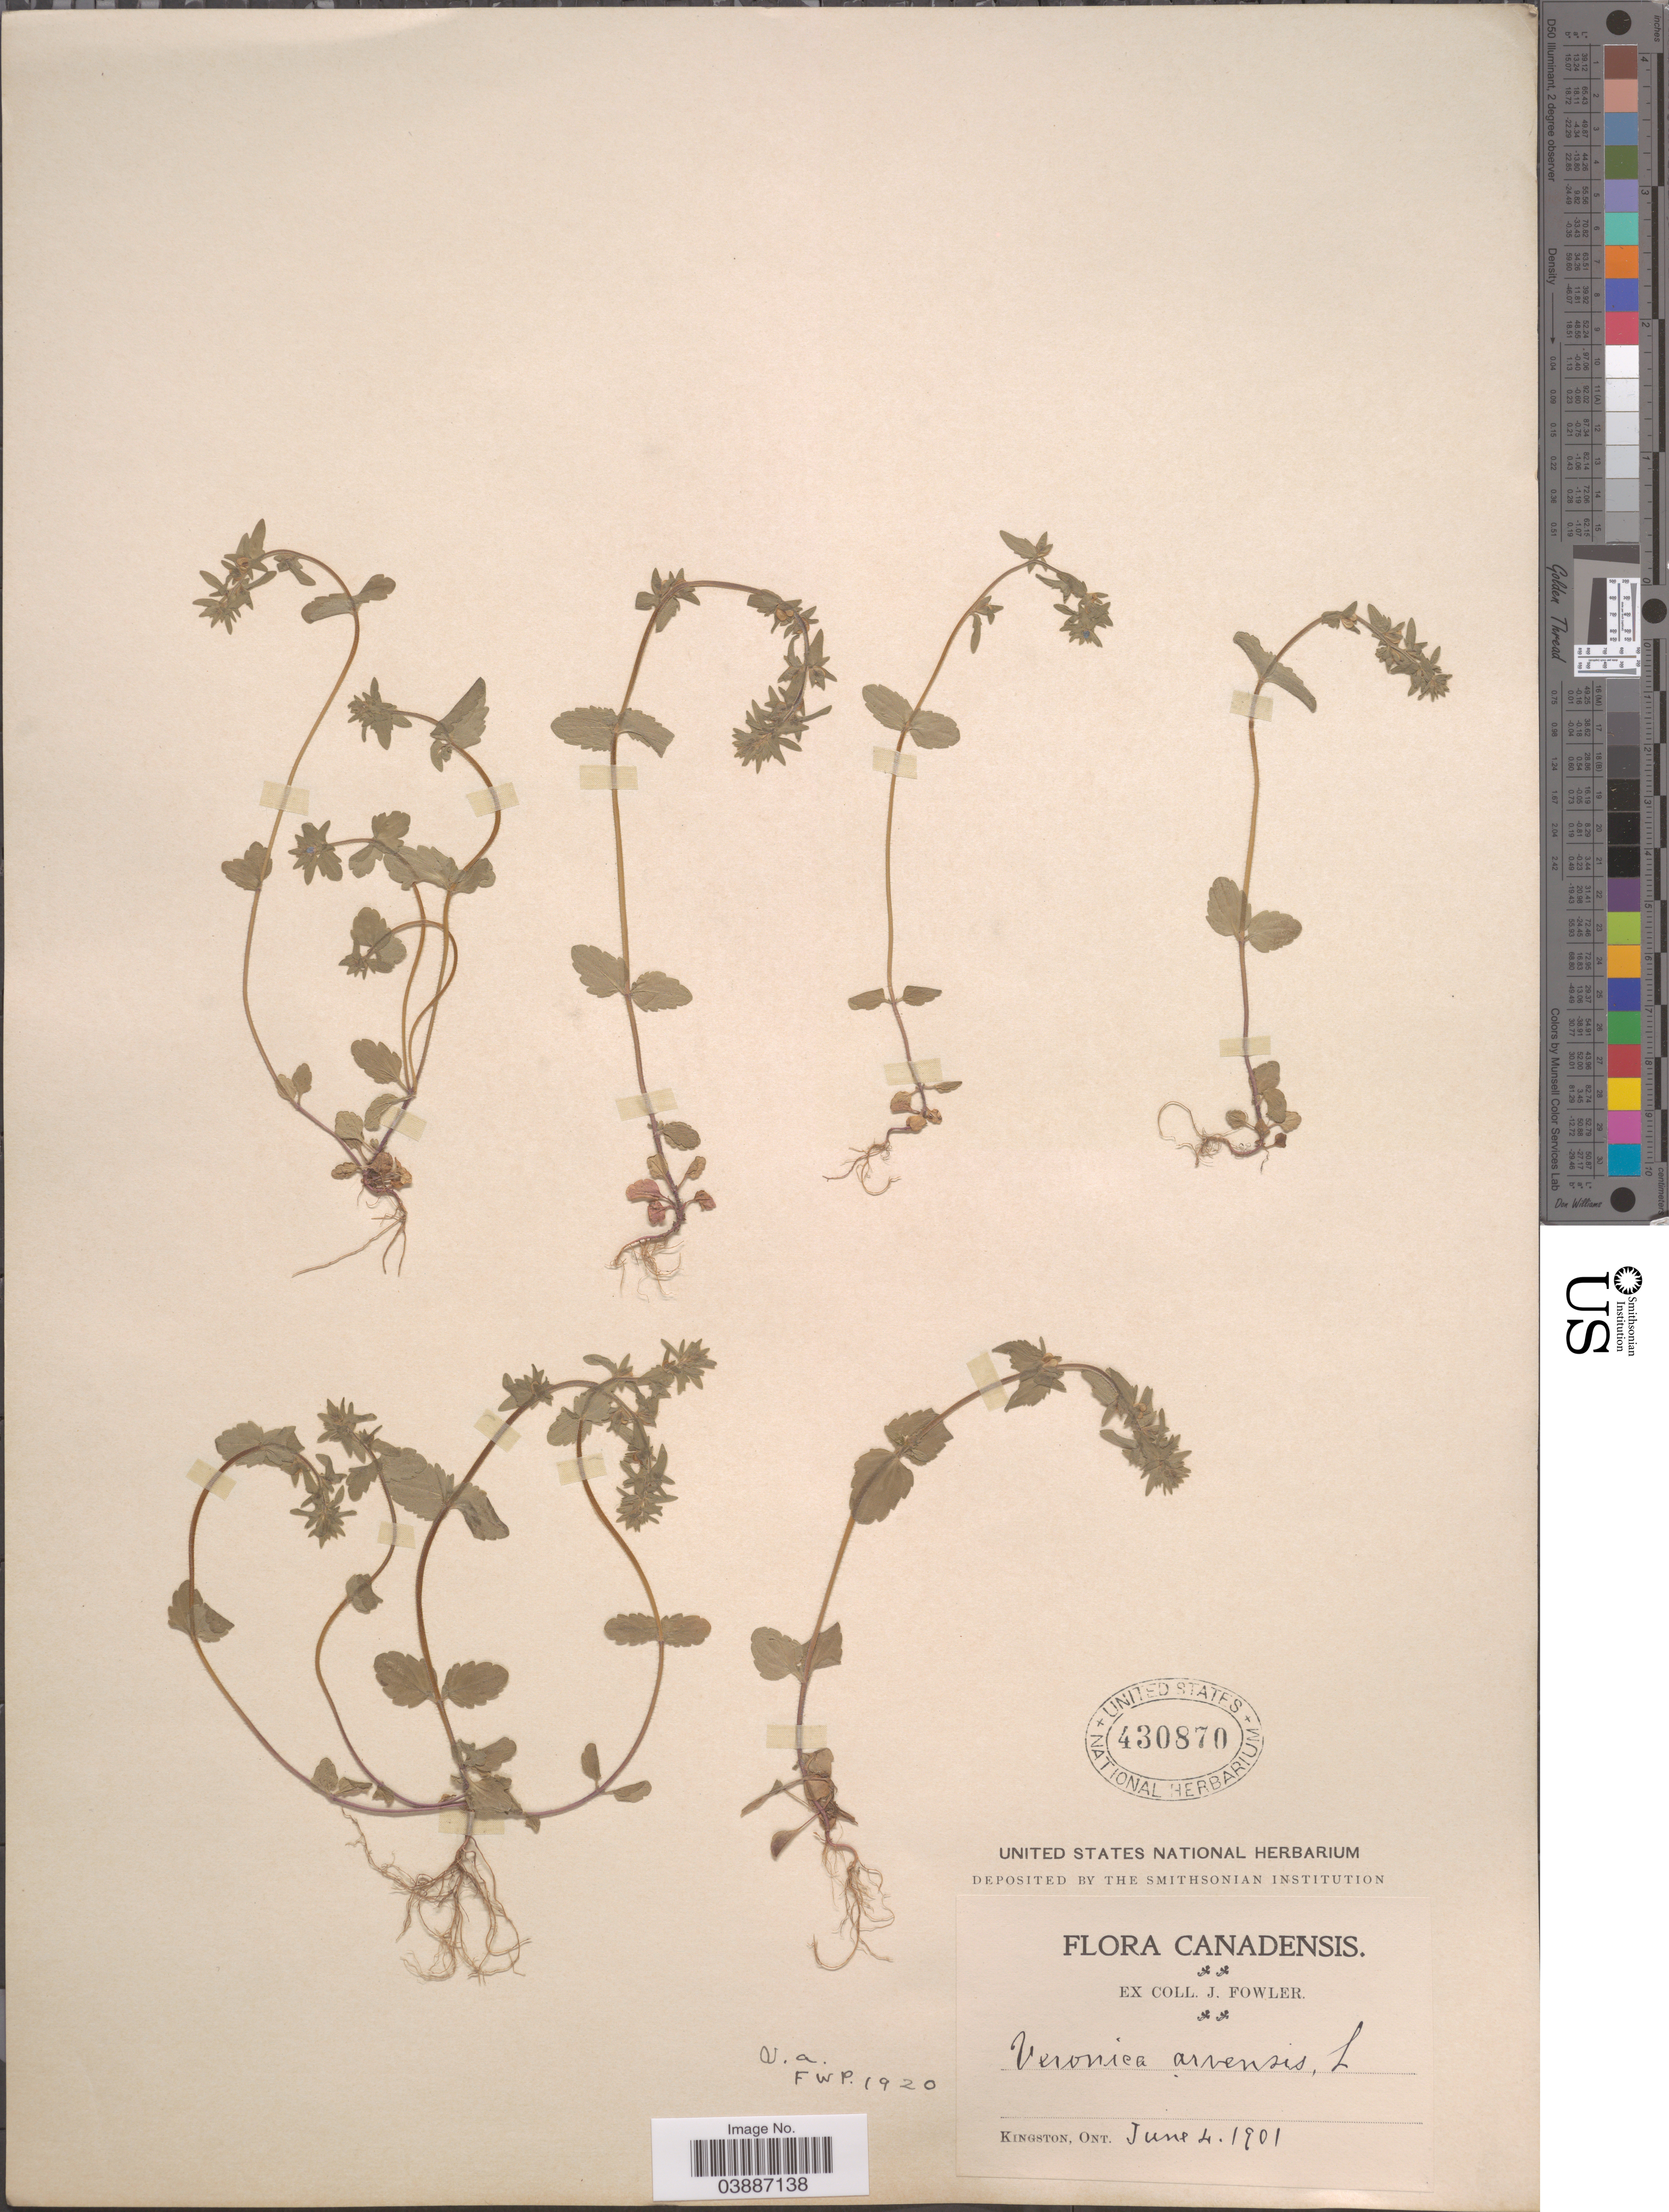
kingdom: Plantae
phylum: Tracheophyta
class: Magnoliopsida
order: Lamiales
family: Plantaginaceae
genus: Veronica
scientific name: Veronica arvensis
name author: L.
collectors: J. Fowler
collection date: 1901-06-04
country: Canada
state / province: Ontario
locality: Kingston.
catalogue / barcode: US 430870